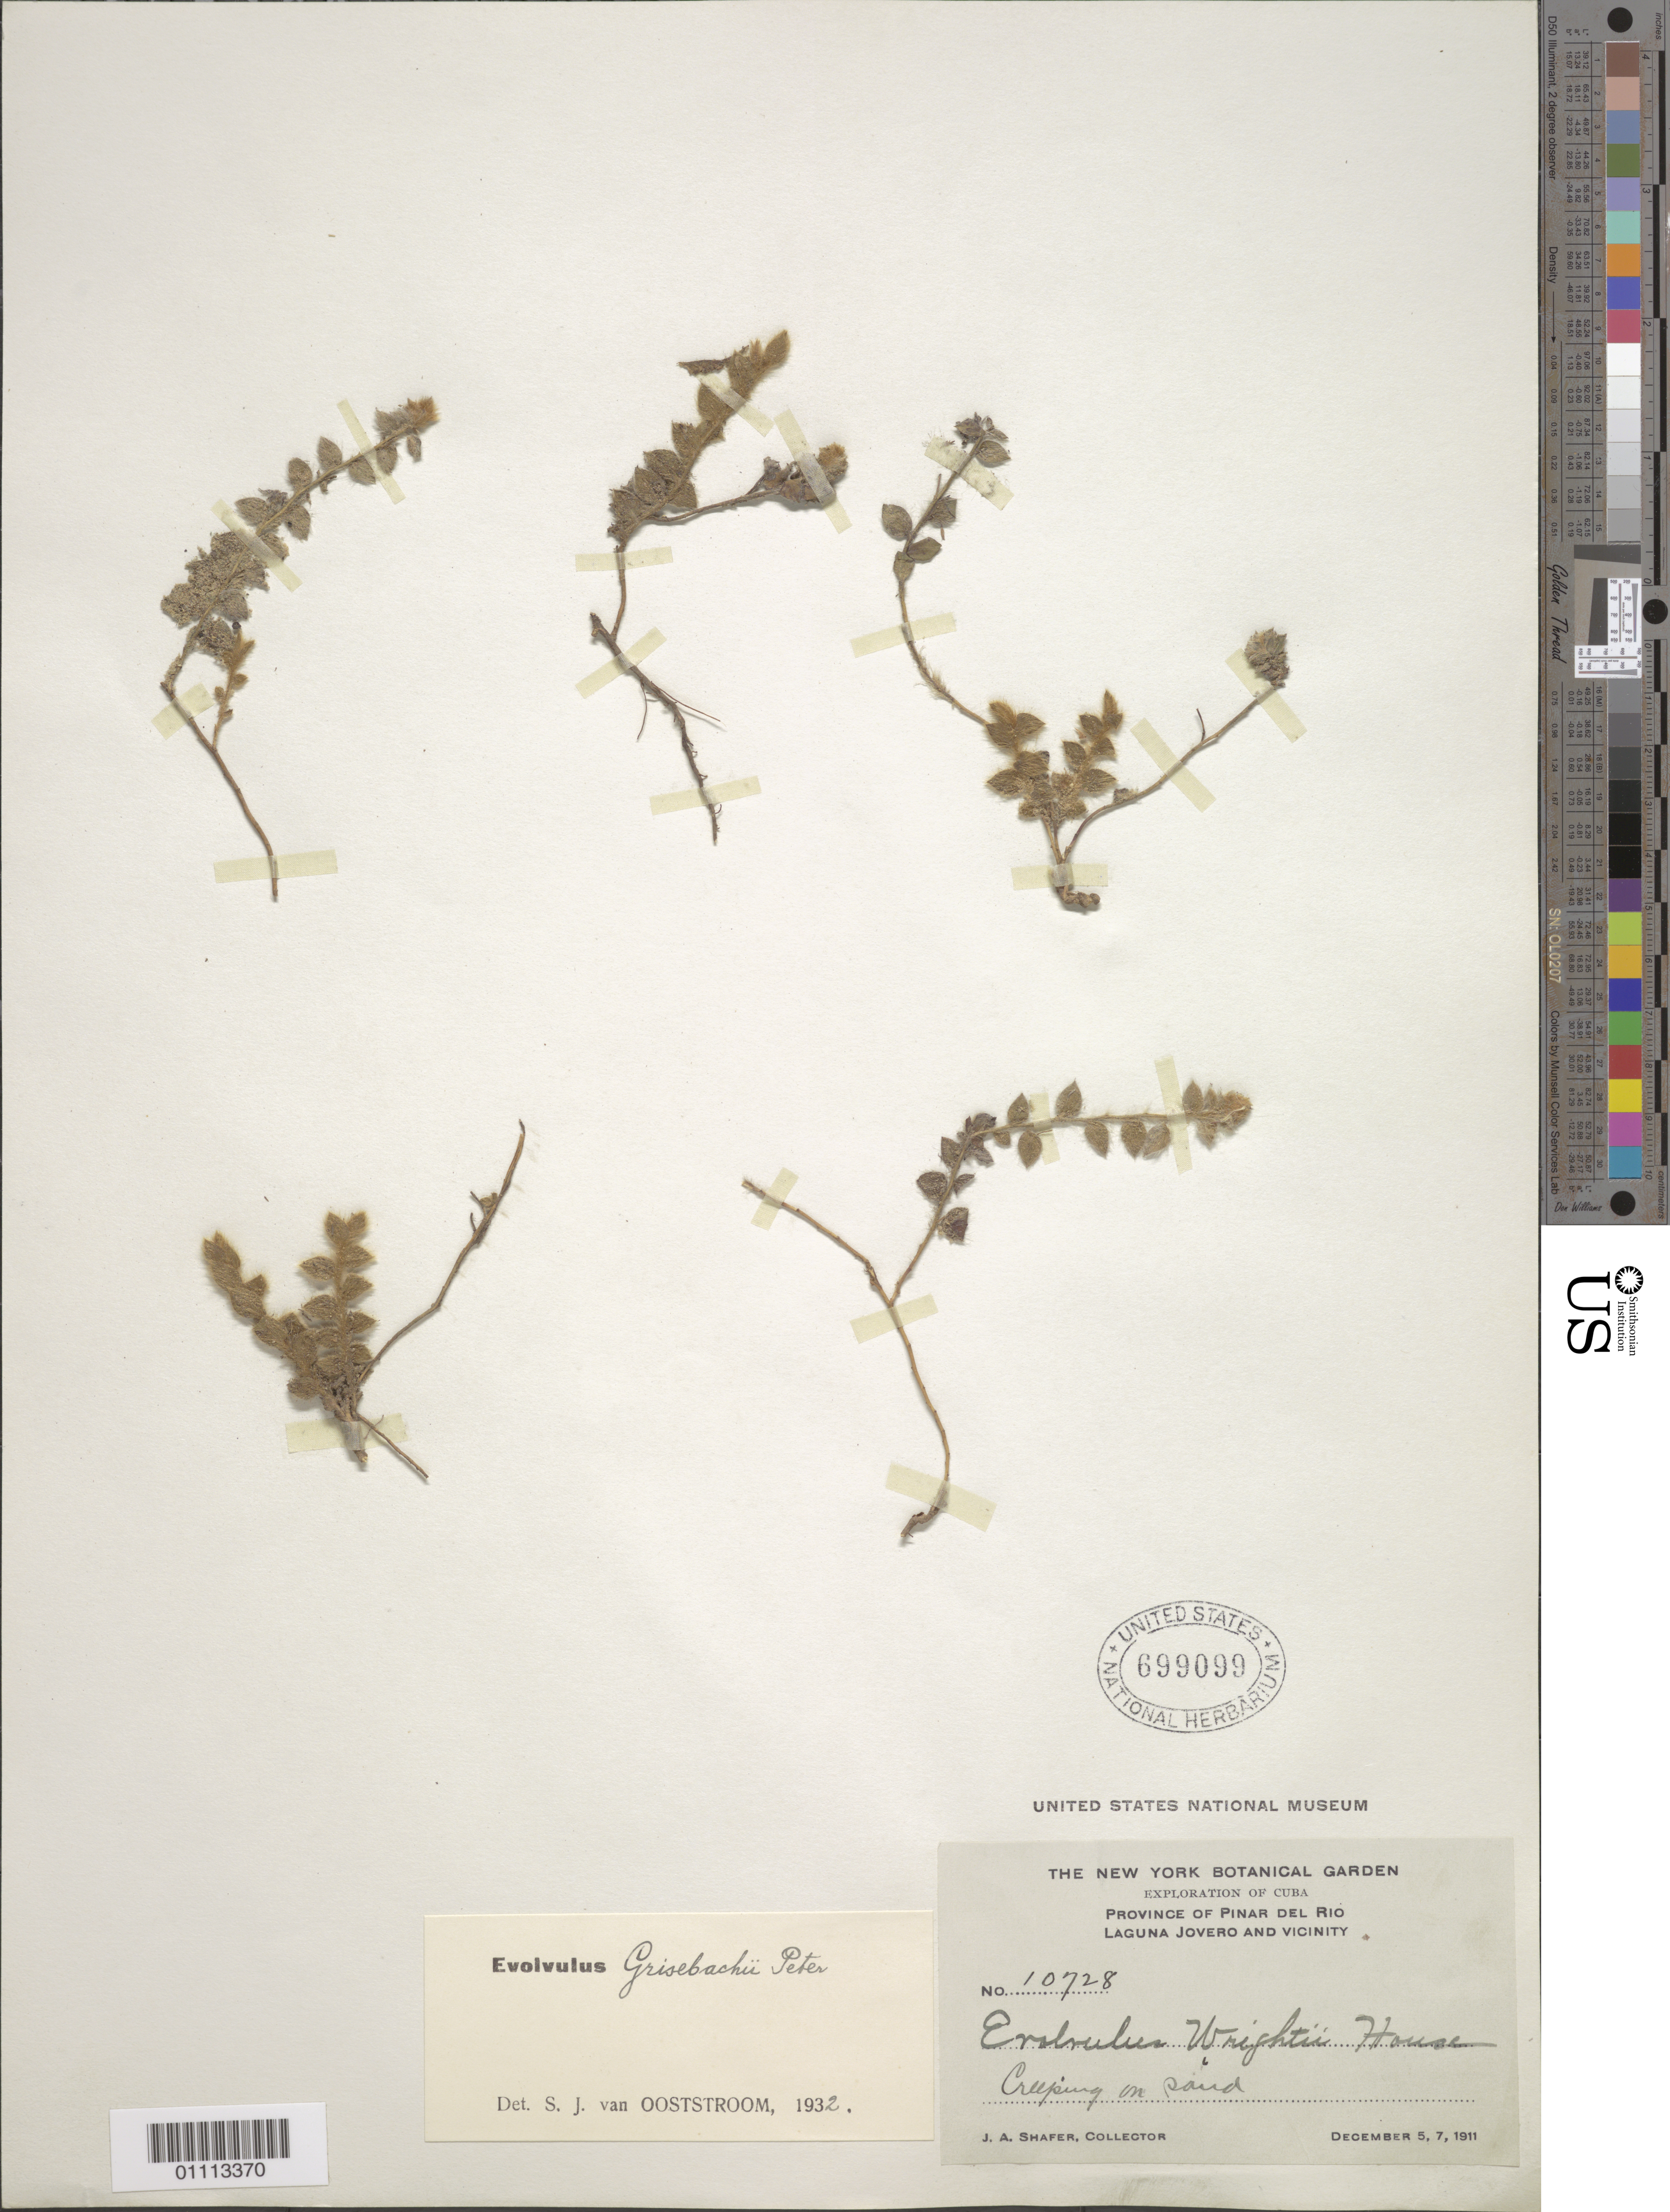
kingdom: Plantae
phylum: Tracheophyta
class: Magnoliopsida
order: Solanales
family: Convolvulaceae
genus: Evolvulus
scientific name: Evolvulus wrightii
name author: House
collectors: J. A. Shafer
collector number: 10728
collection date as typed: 05 Dec 1911 and 07 Dec 1911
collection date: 1911-12-05,1911-12-07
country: Cuba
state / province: Pinar del Rio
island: Cuba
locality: Laguna Jovero and vicinity Creeping in sand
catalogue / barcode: US 699099